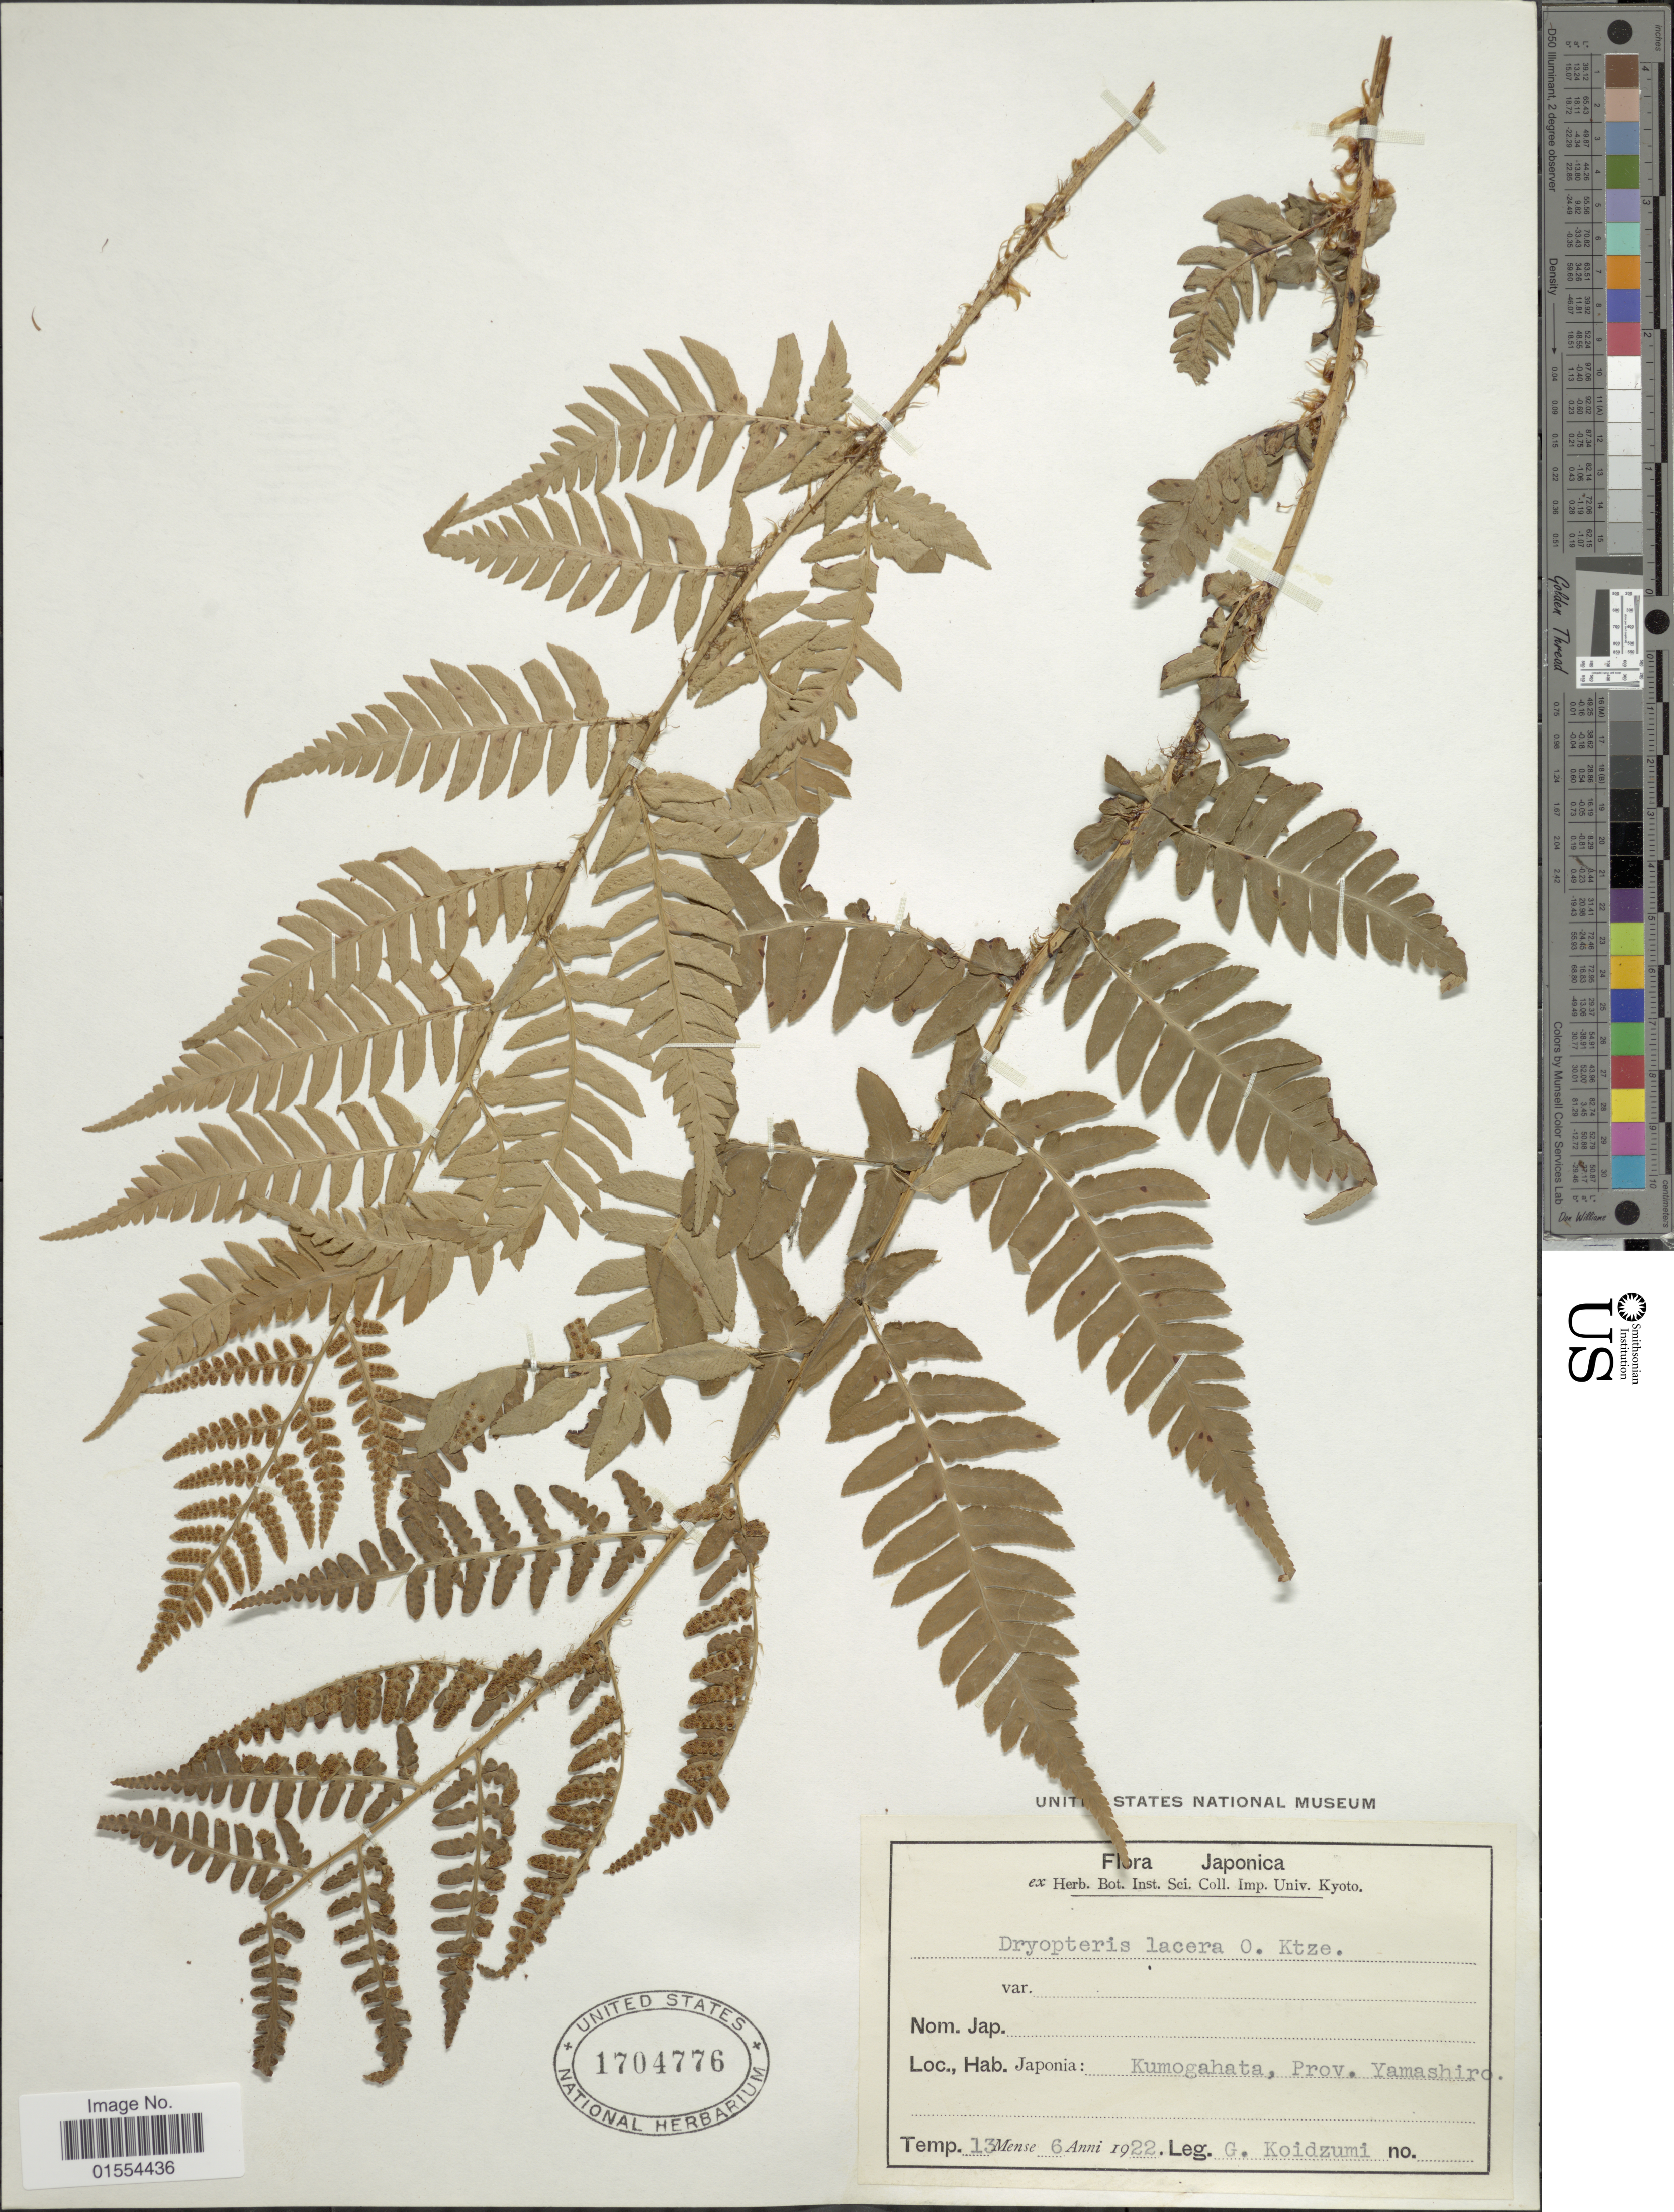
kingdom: Plantae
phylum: Tracheophyta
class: Polypodiopsida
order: Polypodiales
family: Dryopteridaceae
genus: Dryopteris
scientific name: Dryopteris lacera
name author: (Thunb.) Kuntze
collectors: G. Koidzumi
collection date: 1922-06-13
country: Japan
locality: Japonia: Kumogahata, Prov. Yamasiro,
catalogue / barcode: US 1704776